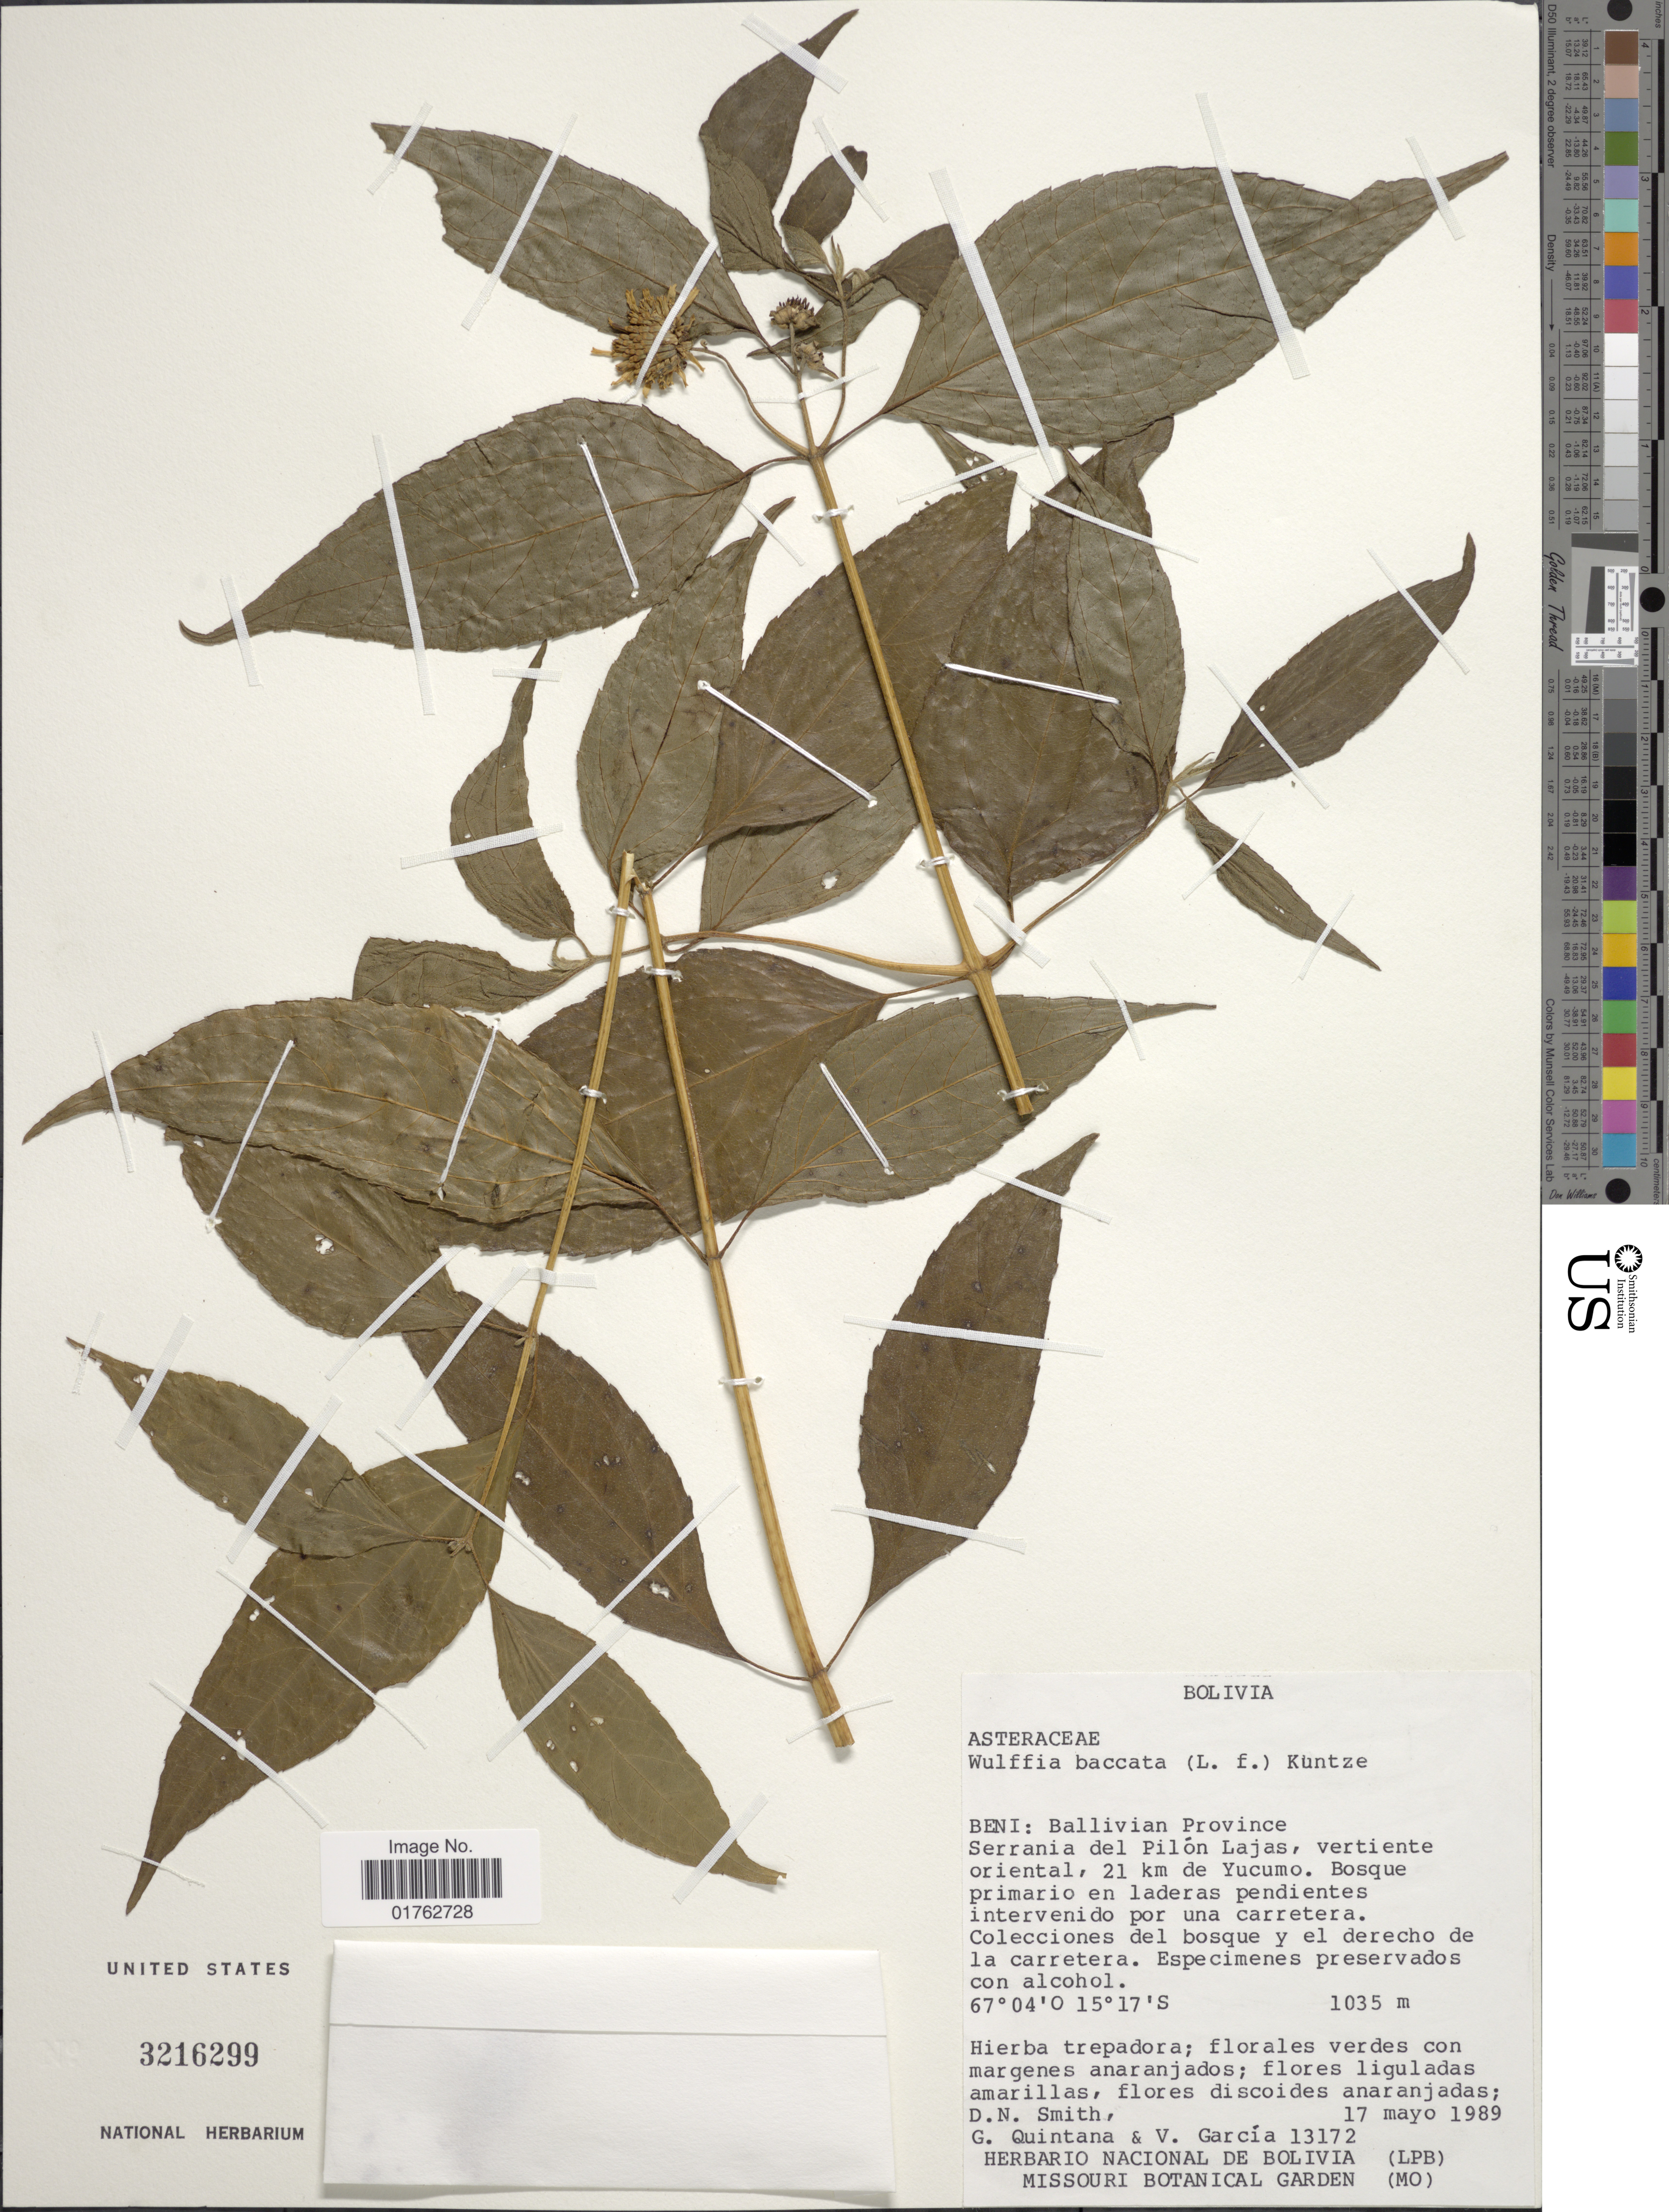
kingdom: Plantae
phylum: Tracheophyta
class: Magnoliopsida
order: Asterales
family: Asteraceae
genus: Wulffia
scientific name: Wulffia baccata var. baccata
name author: (L.) Kuntze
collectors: D. Smith, G. Quintana & V. Garcia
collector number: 13172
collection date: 1989-05-17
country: Bolivia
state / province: Beni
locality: Ballivian Province, Serrandia de Pilon Lajas, vertiene oriental, 21 km de Yucumo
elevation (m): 1035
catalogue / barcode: US 3216299